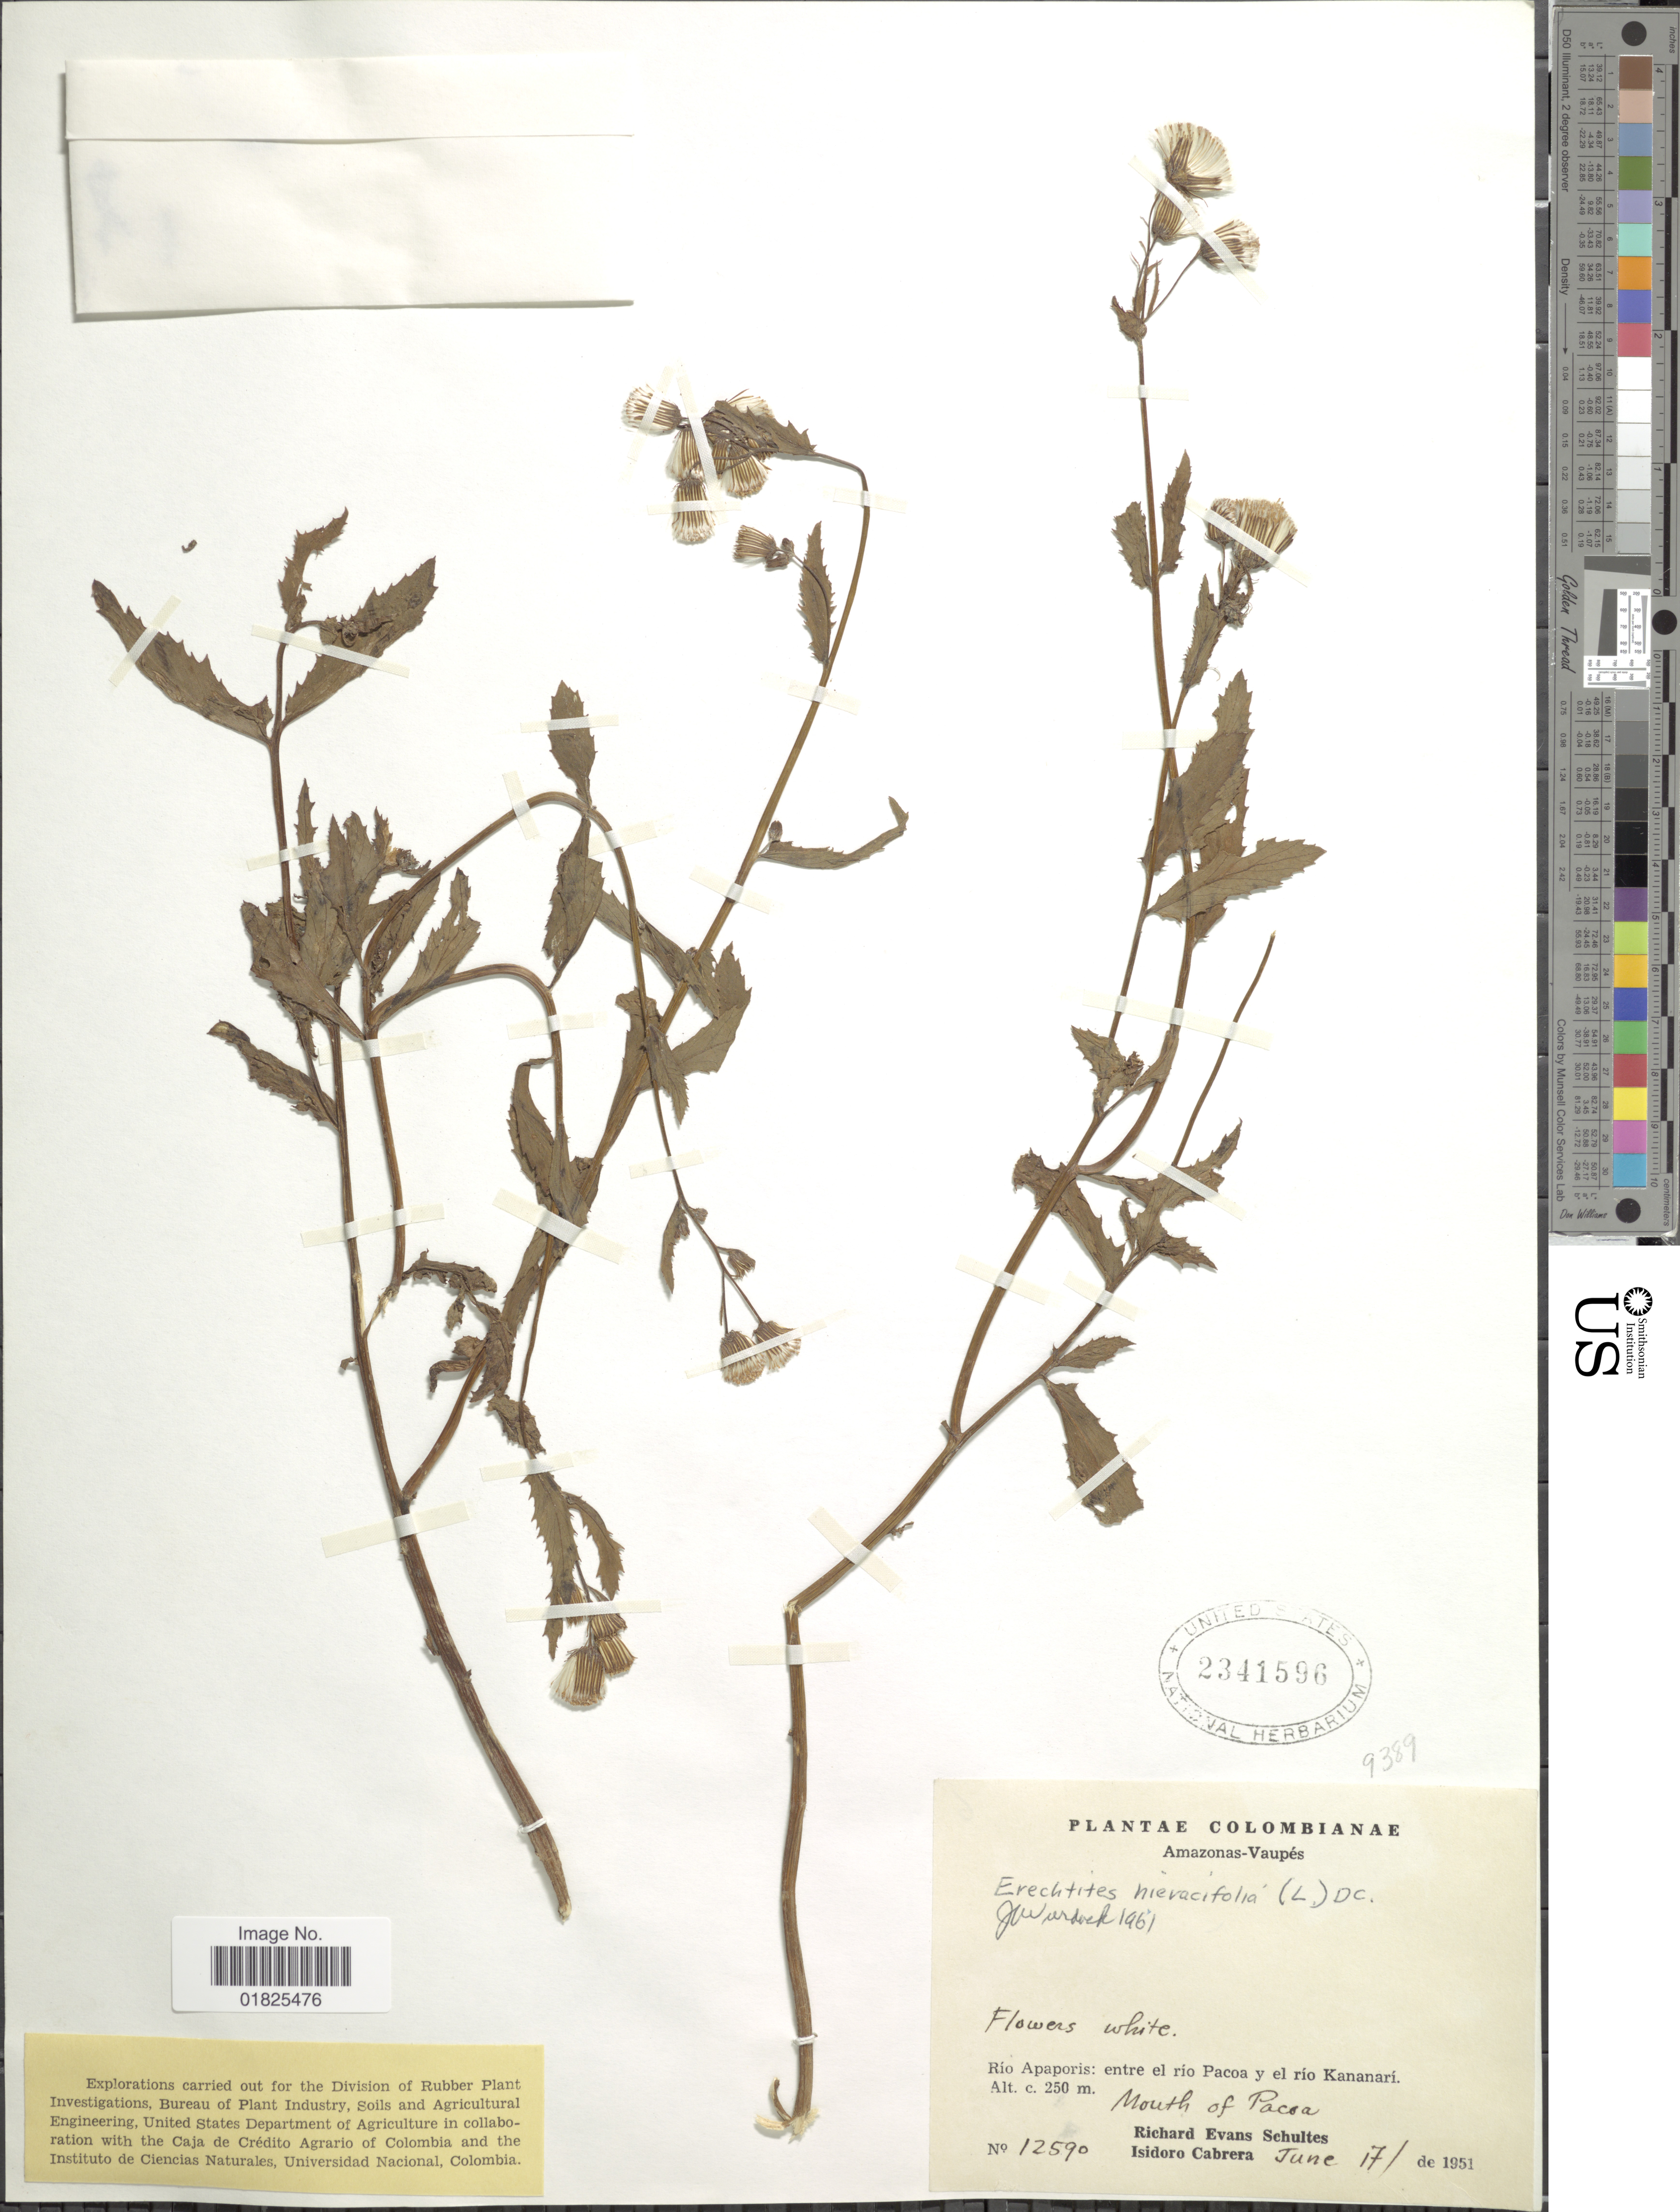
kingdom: Plantae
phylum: Tracheophyta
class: Magnoliopsida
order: Asterales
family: Asteraceae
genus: Erechtites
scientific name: Erechtites hieraciifolius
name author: (L.) Raf. ex DC.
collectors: R. E. Schultes & I. Cabrera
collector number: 12590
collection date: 1951-06-17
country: Colombia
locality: Amazonas-Vaupes. Rio Apaporis: entre el rio Pacoa y el rio Kananari. Mouth of Pacoa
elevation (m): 250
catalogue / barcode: US 2341596